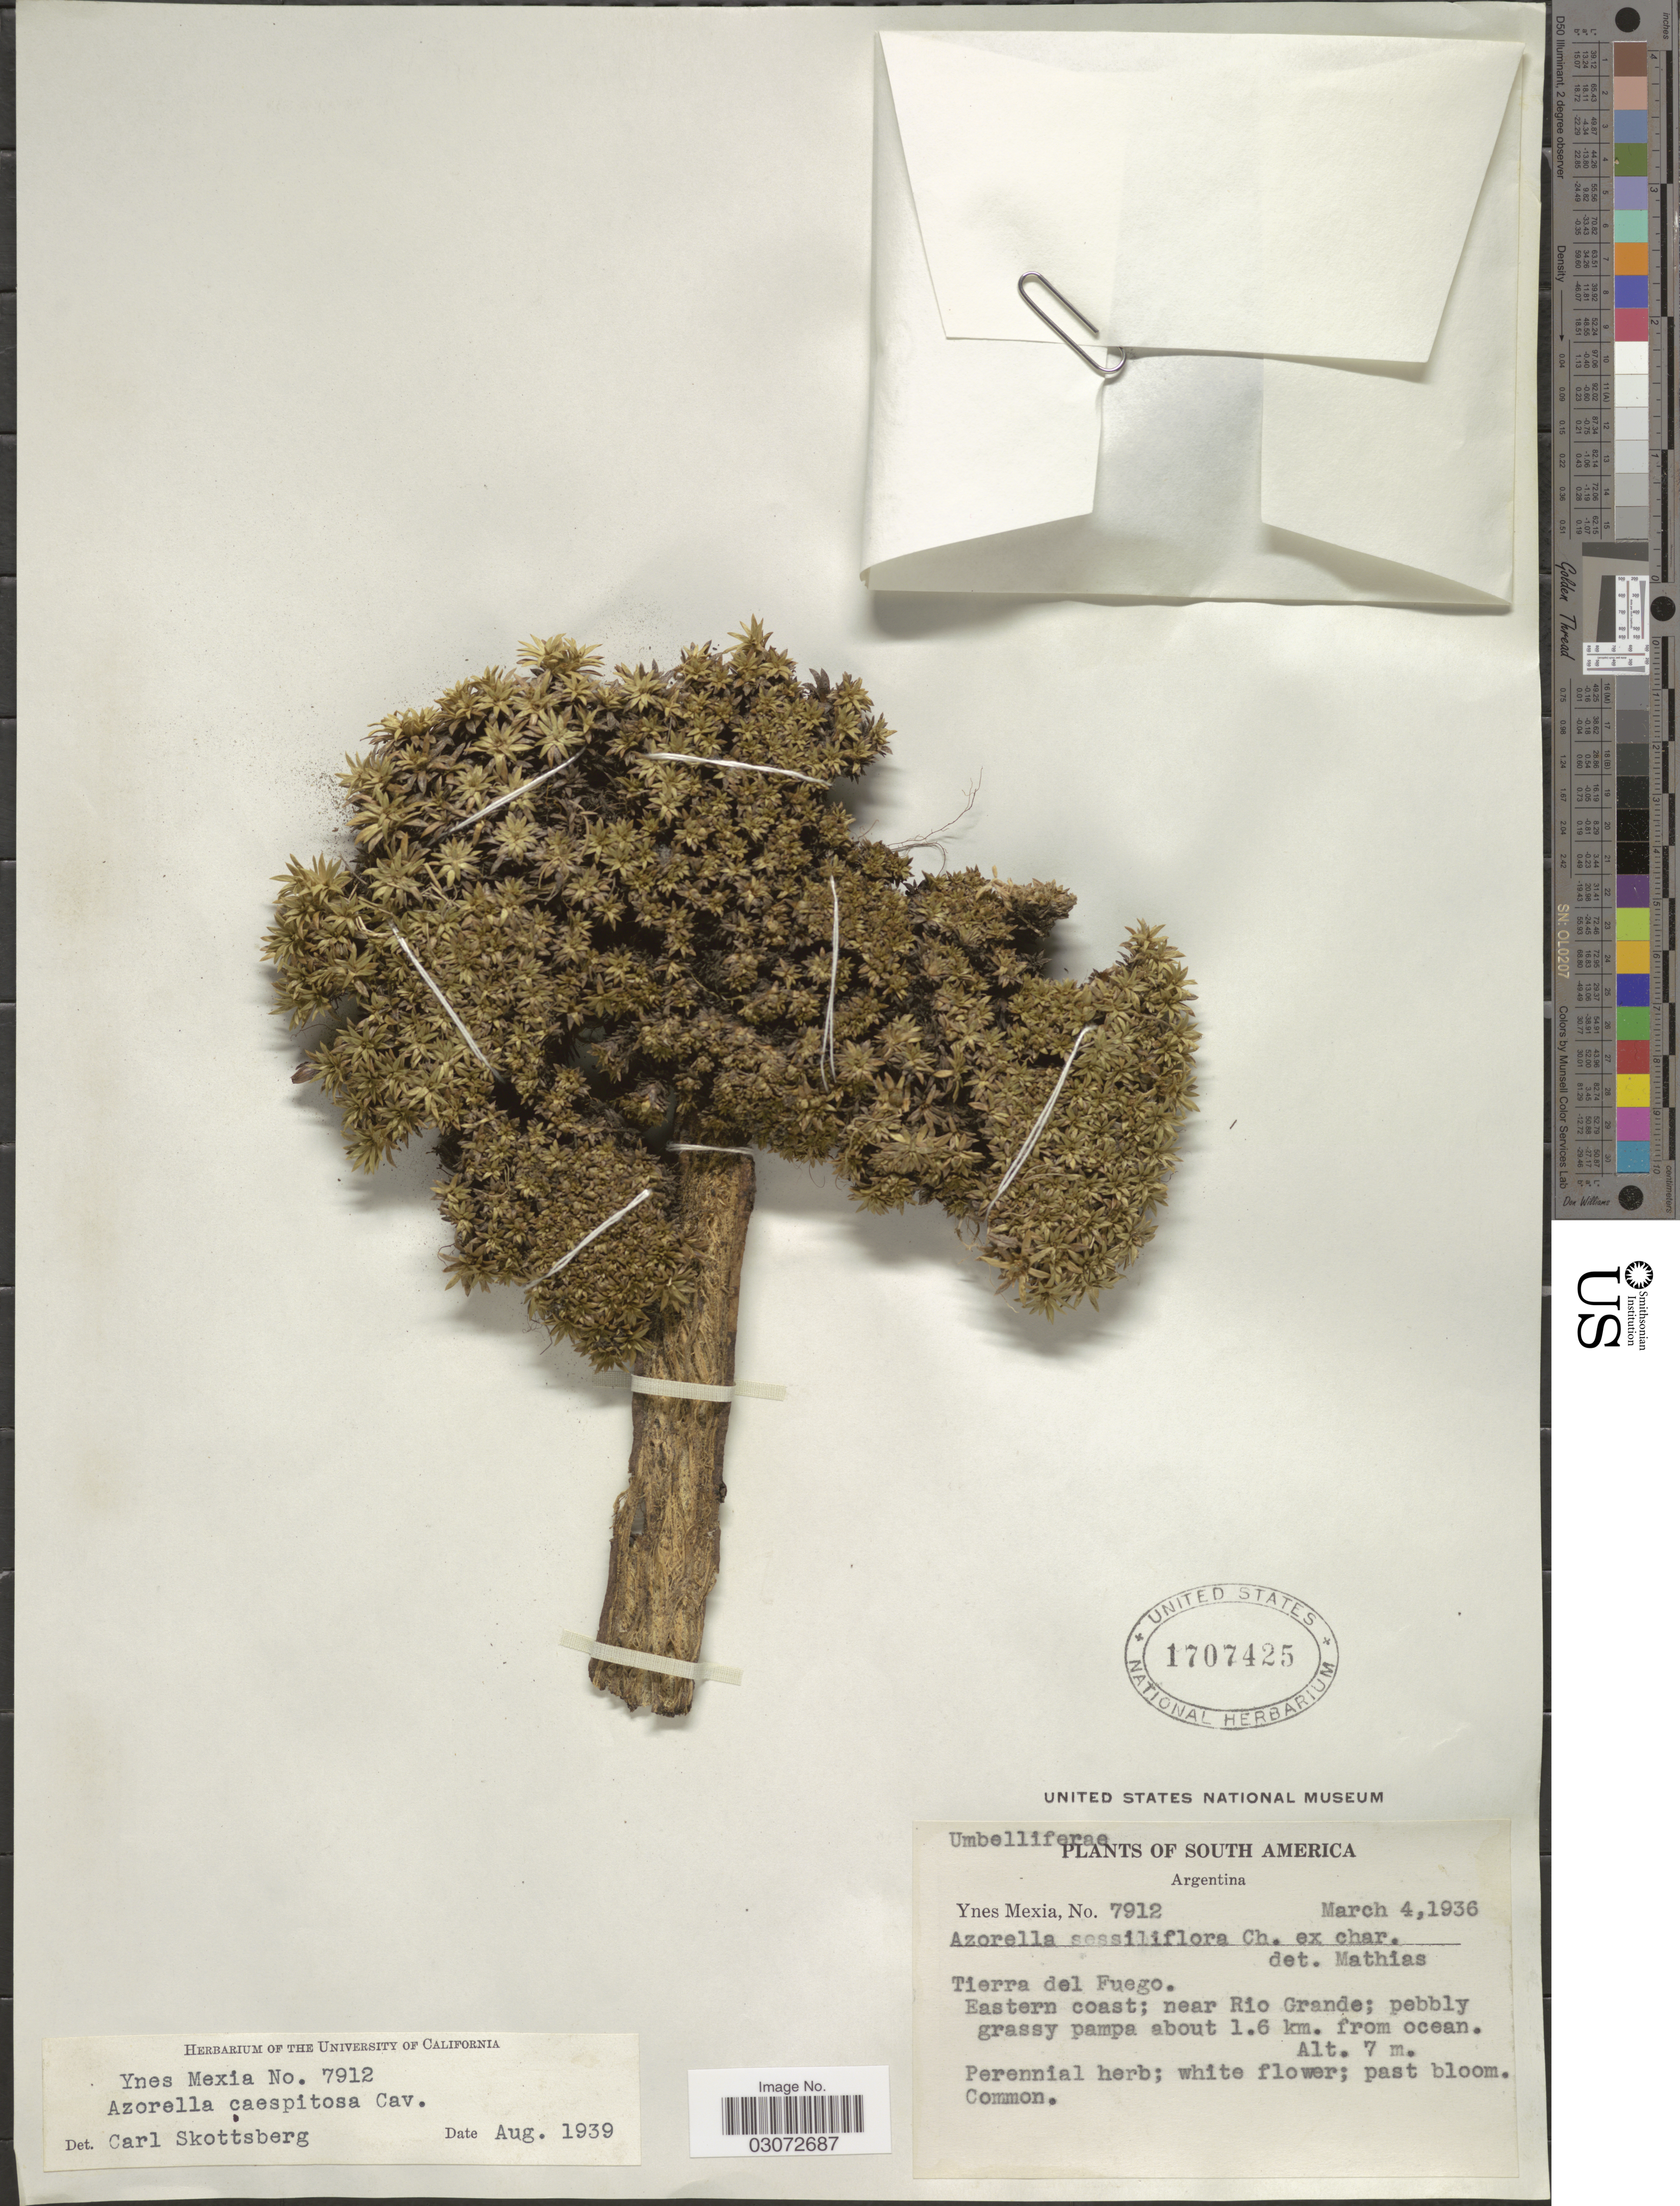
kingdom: Plantae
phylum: Tracheophyta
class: Magnoliopsida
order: Apiales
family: Apiaceae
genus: Azorella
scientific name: Azorella caespitosa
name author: Cav.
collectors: Y. Mexia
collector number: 7912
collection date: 1936-03-04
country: Argentina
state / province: Tierra del Fuego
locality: Eastern coast; near Rio Grande; pebbly grassy pampa about 1.6 km. from ocean.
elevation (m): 7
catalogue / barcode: US 1707425